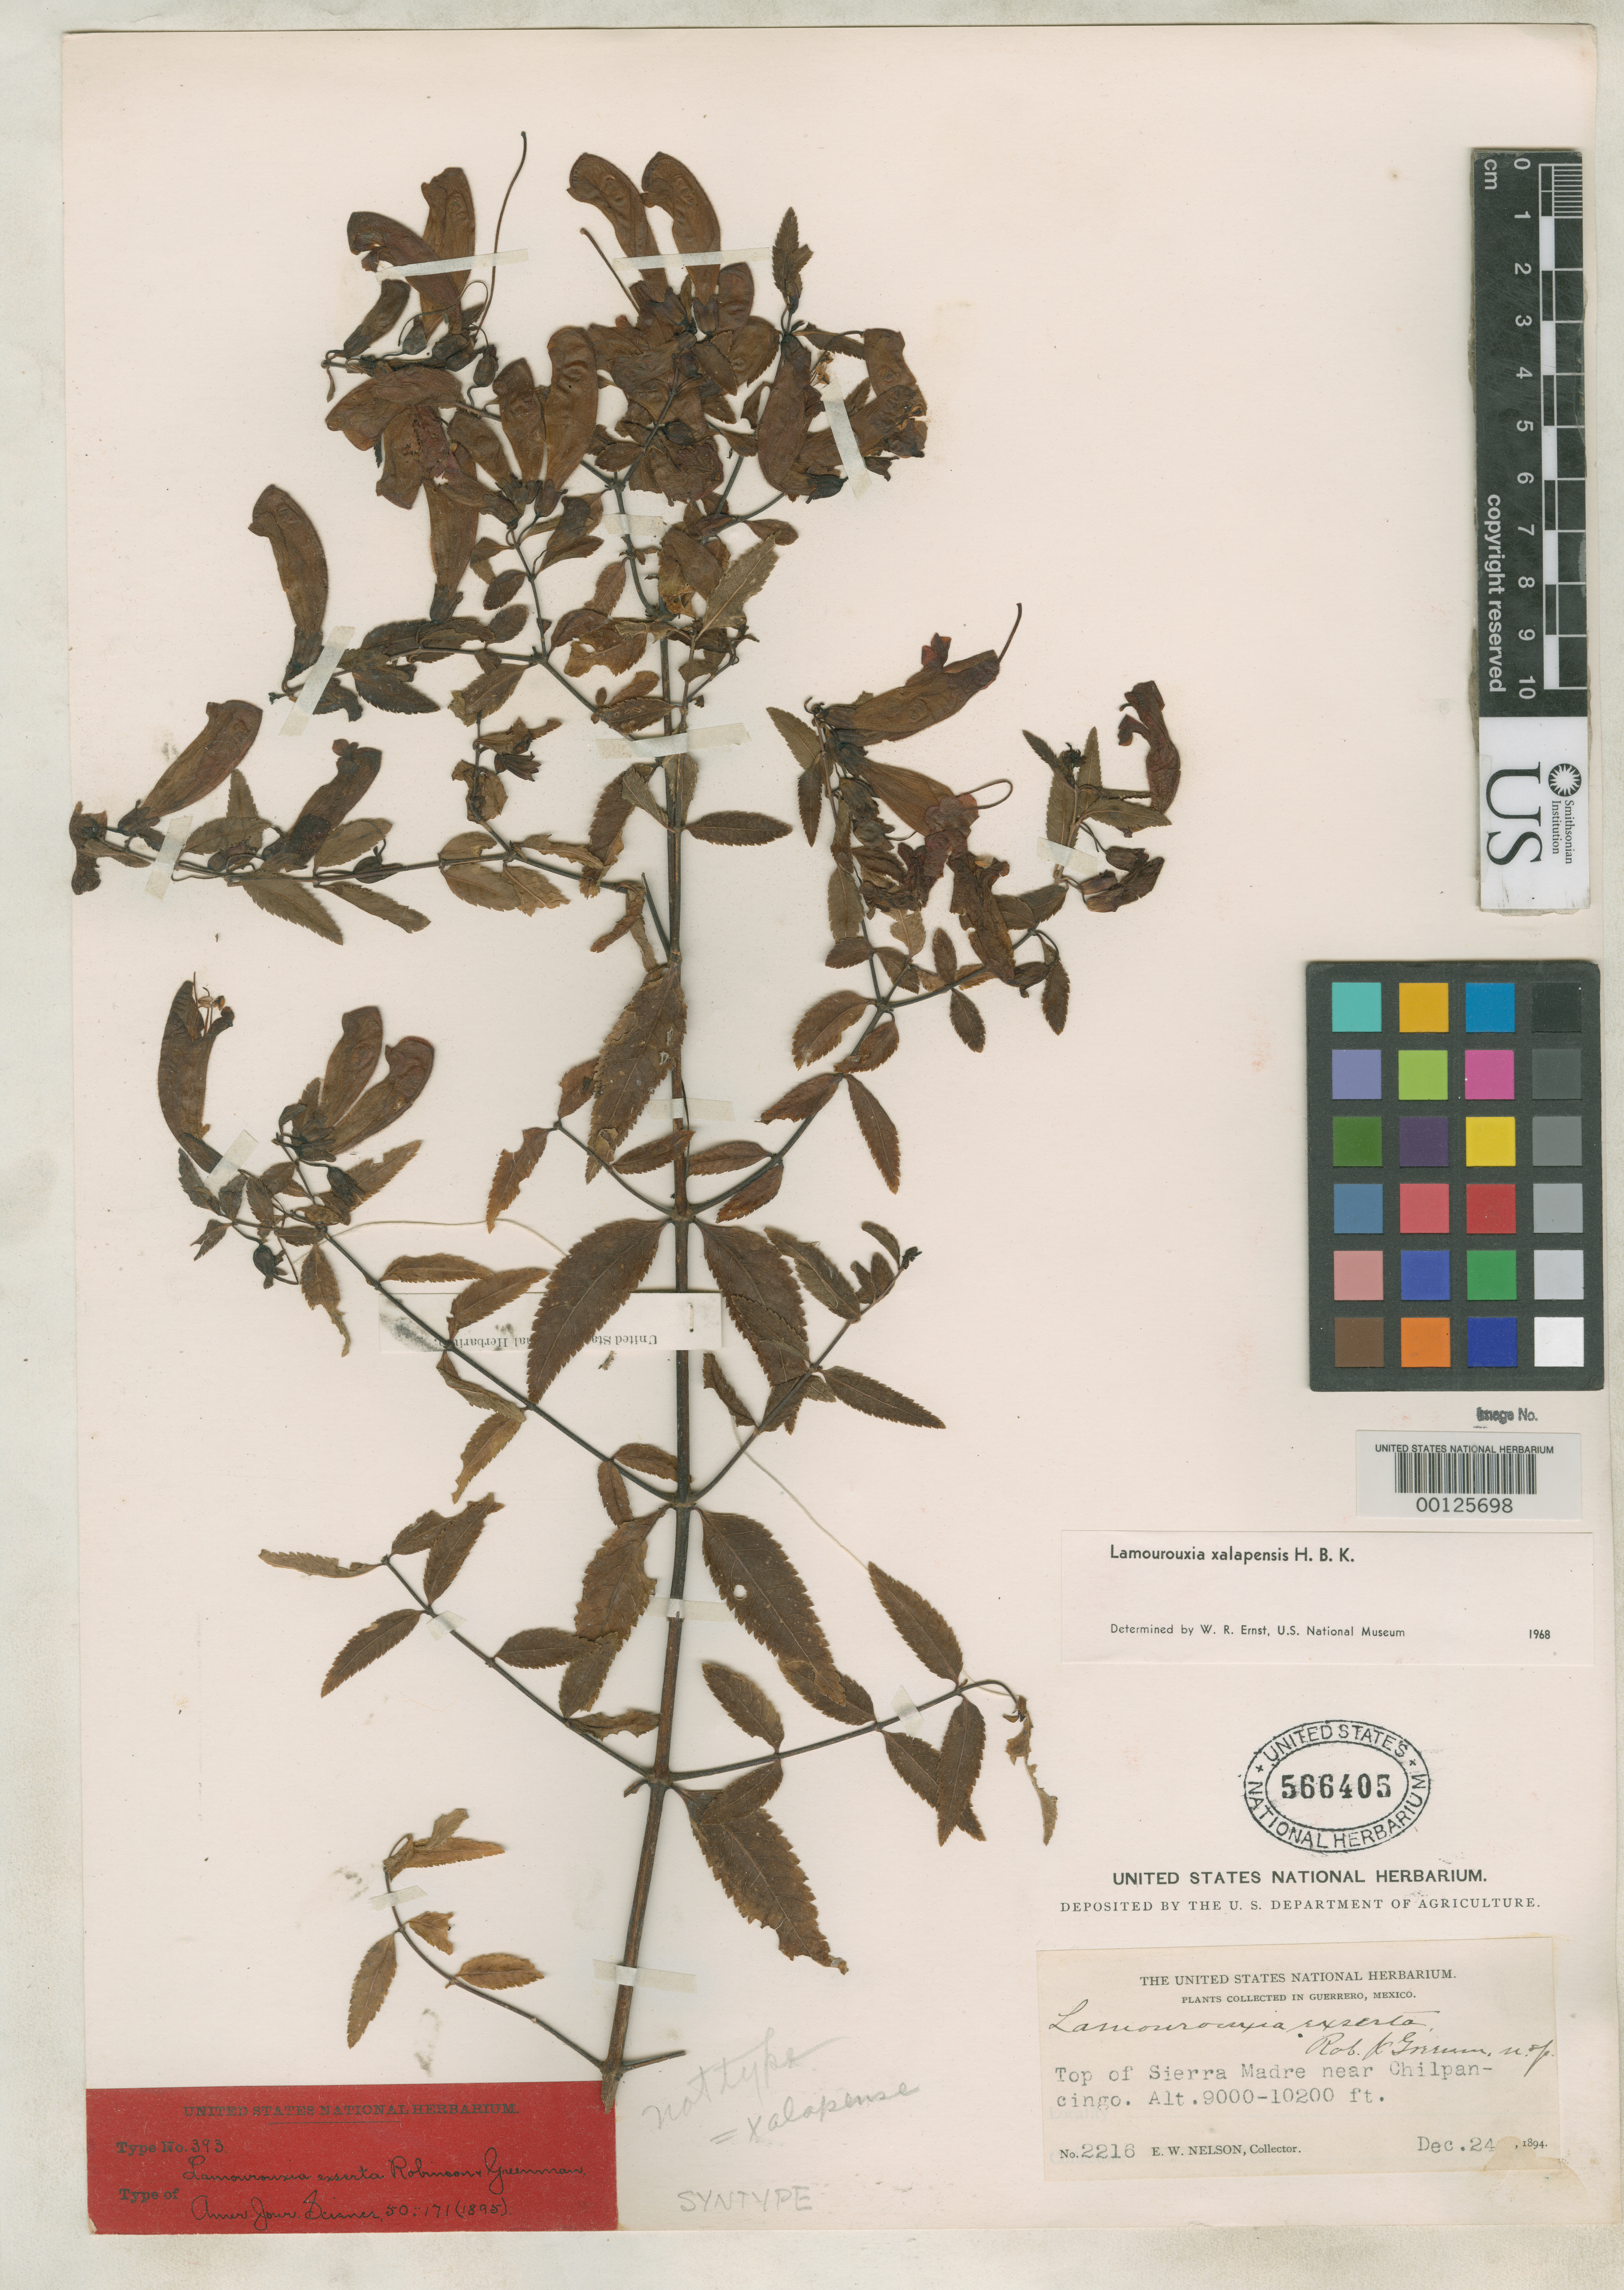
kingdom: Plantae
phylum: Tracheophyta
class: Magnoliopsida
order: Lamiales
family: Orobanchaceae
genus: Lamourouxia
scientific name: Lamourouxia exserta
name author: B.L. Rob. & Greenm.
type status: Syntype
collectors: E. W. Nelson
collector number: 2216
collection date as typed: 24 Dec 1894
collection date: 1894-12-24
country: Mexico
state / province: Guerrero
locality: Sierra Madre near Chilpancingo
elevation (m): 2743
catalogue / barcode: US 566405